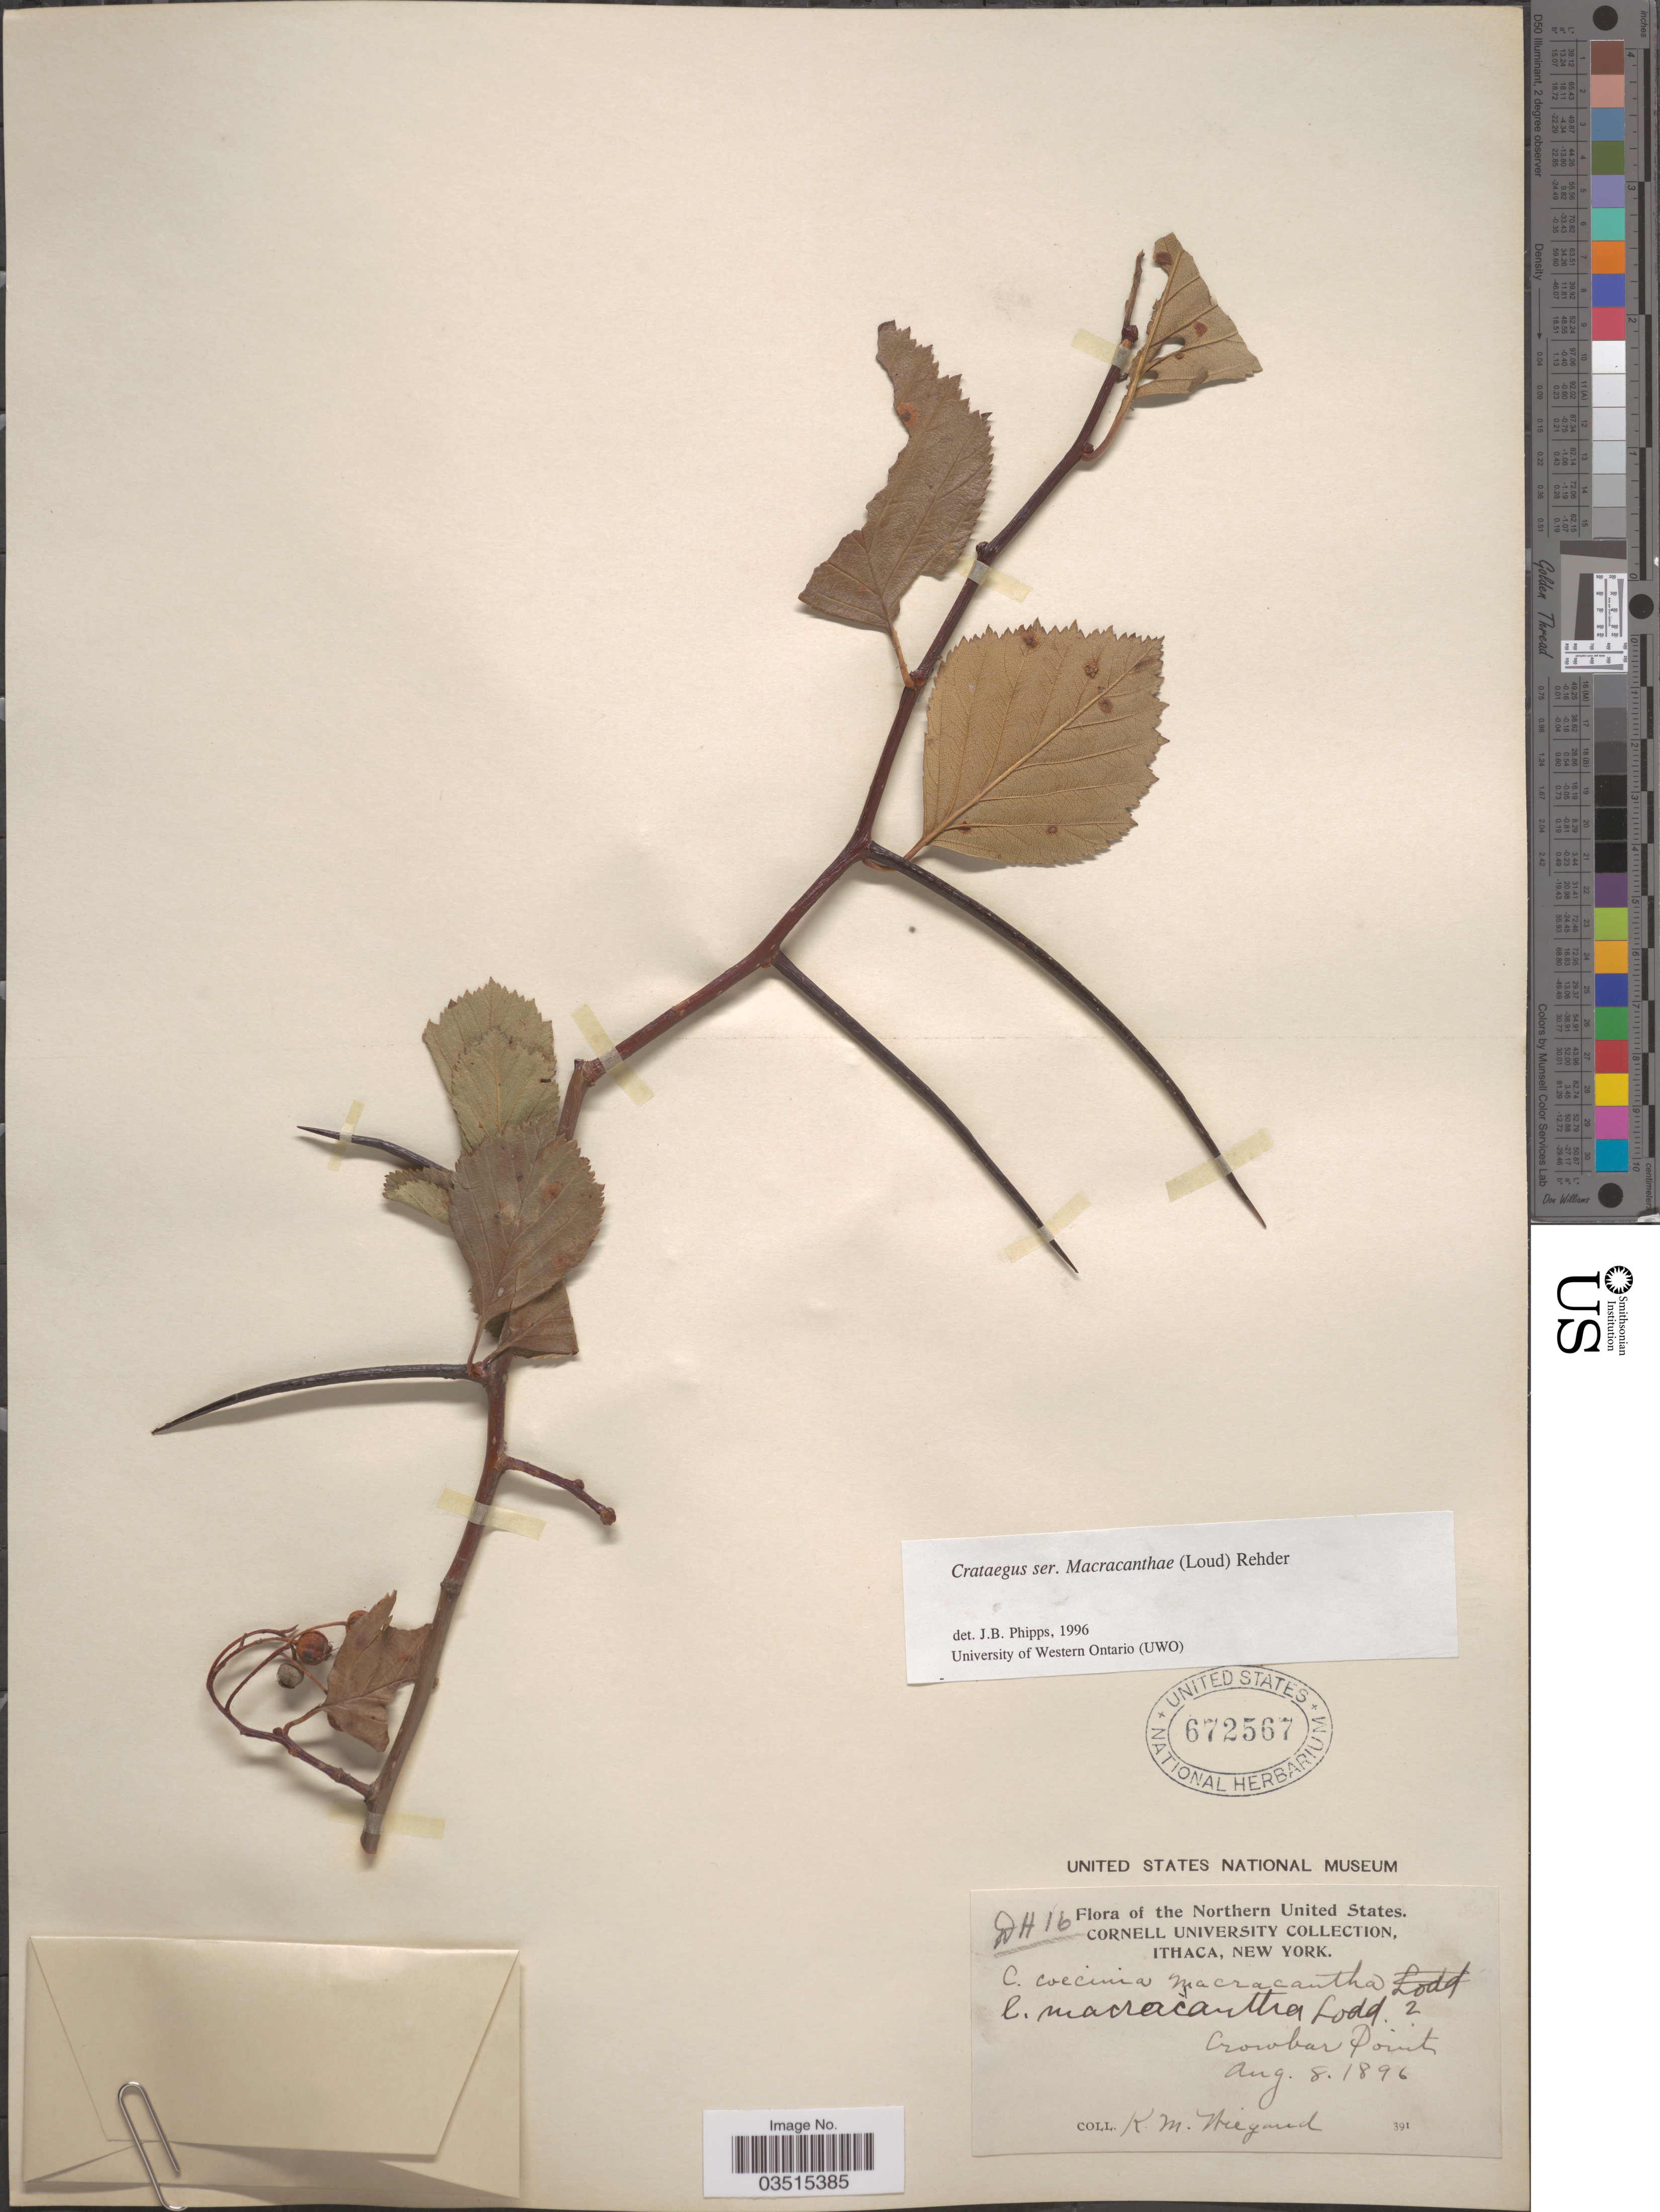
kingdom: Plantae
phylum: Tracheophyta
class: Magnoliopsida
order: Rosales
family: Rosaceae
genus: Crataegus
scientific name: Crataegus macracantha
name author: (Lindl.) Lodd. ex Loudon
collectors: K. M. Wiegand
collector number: DH16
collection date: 1896-08-08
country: United States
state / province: New York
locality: The Northern United States. Crowbar Point.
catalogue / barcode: US 672567